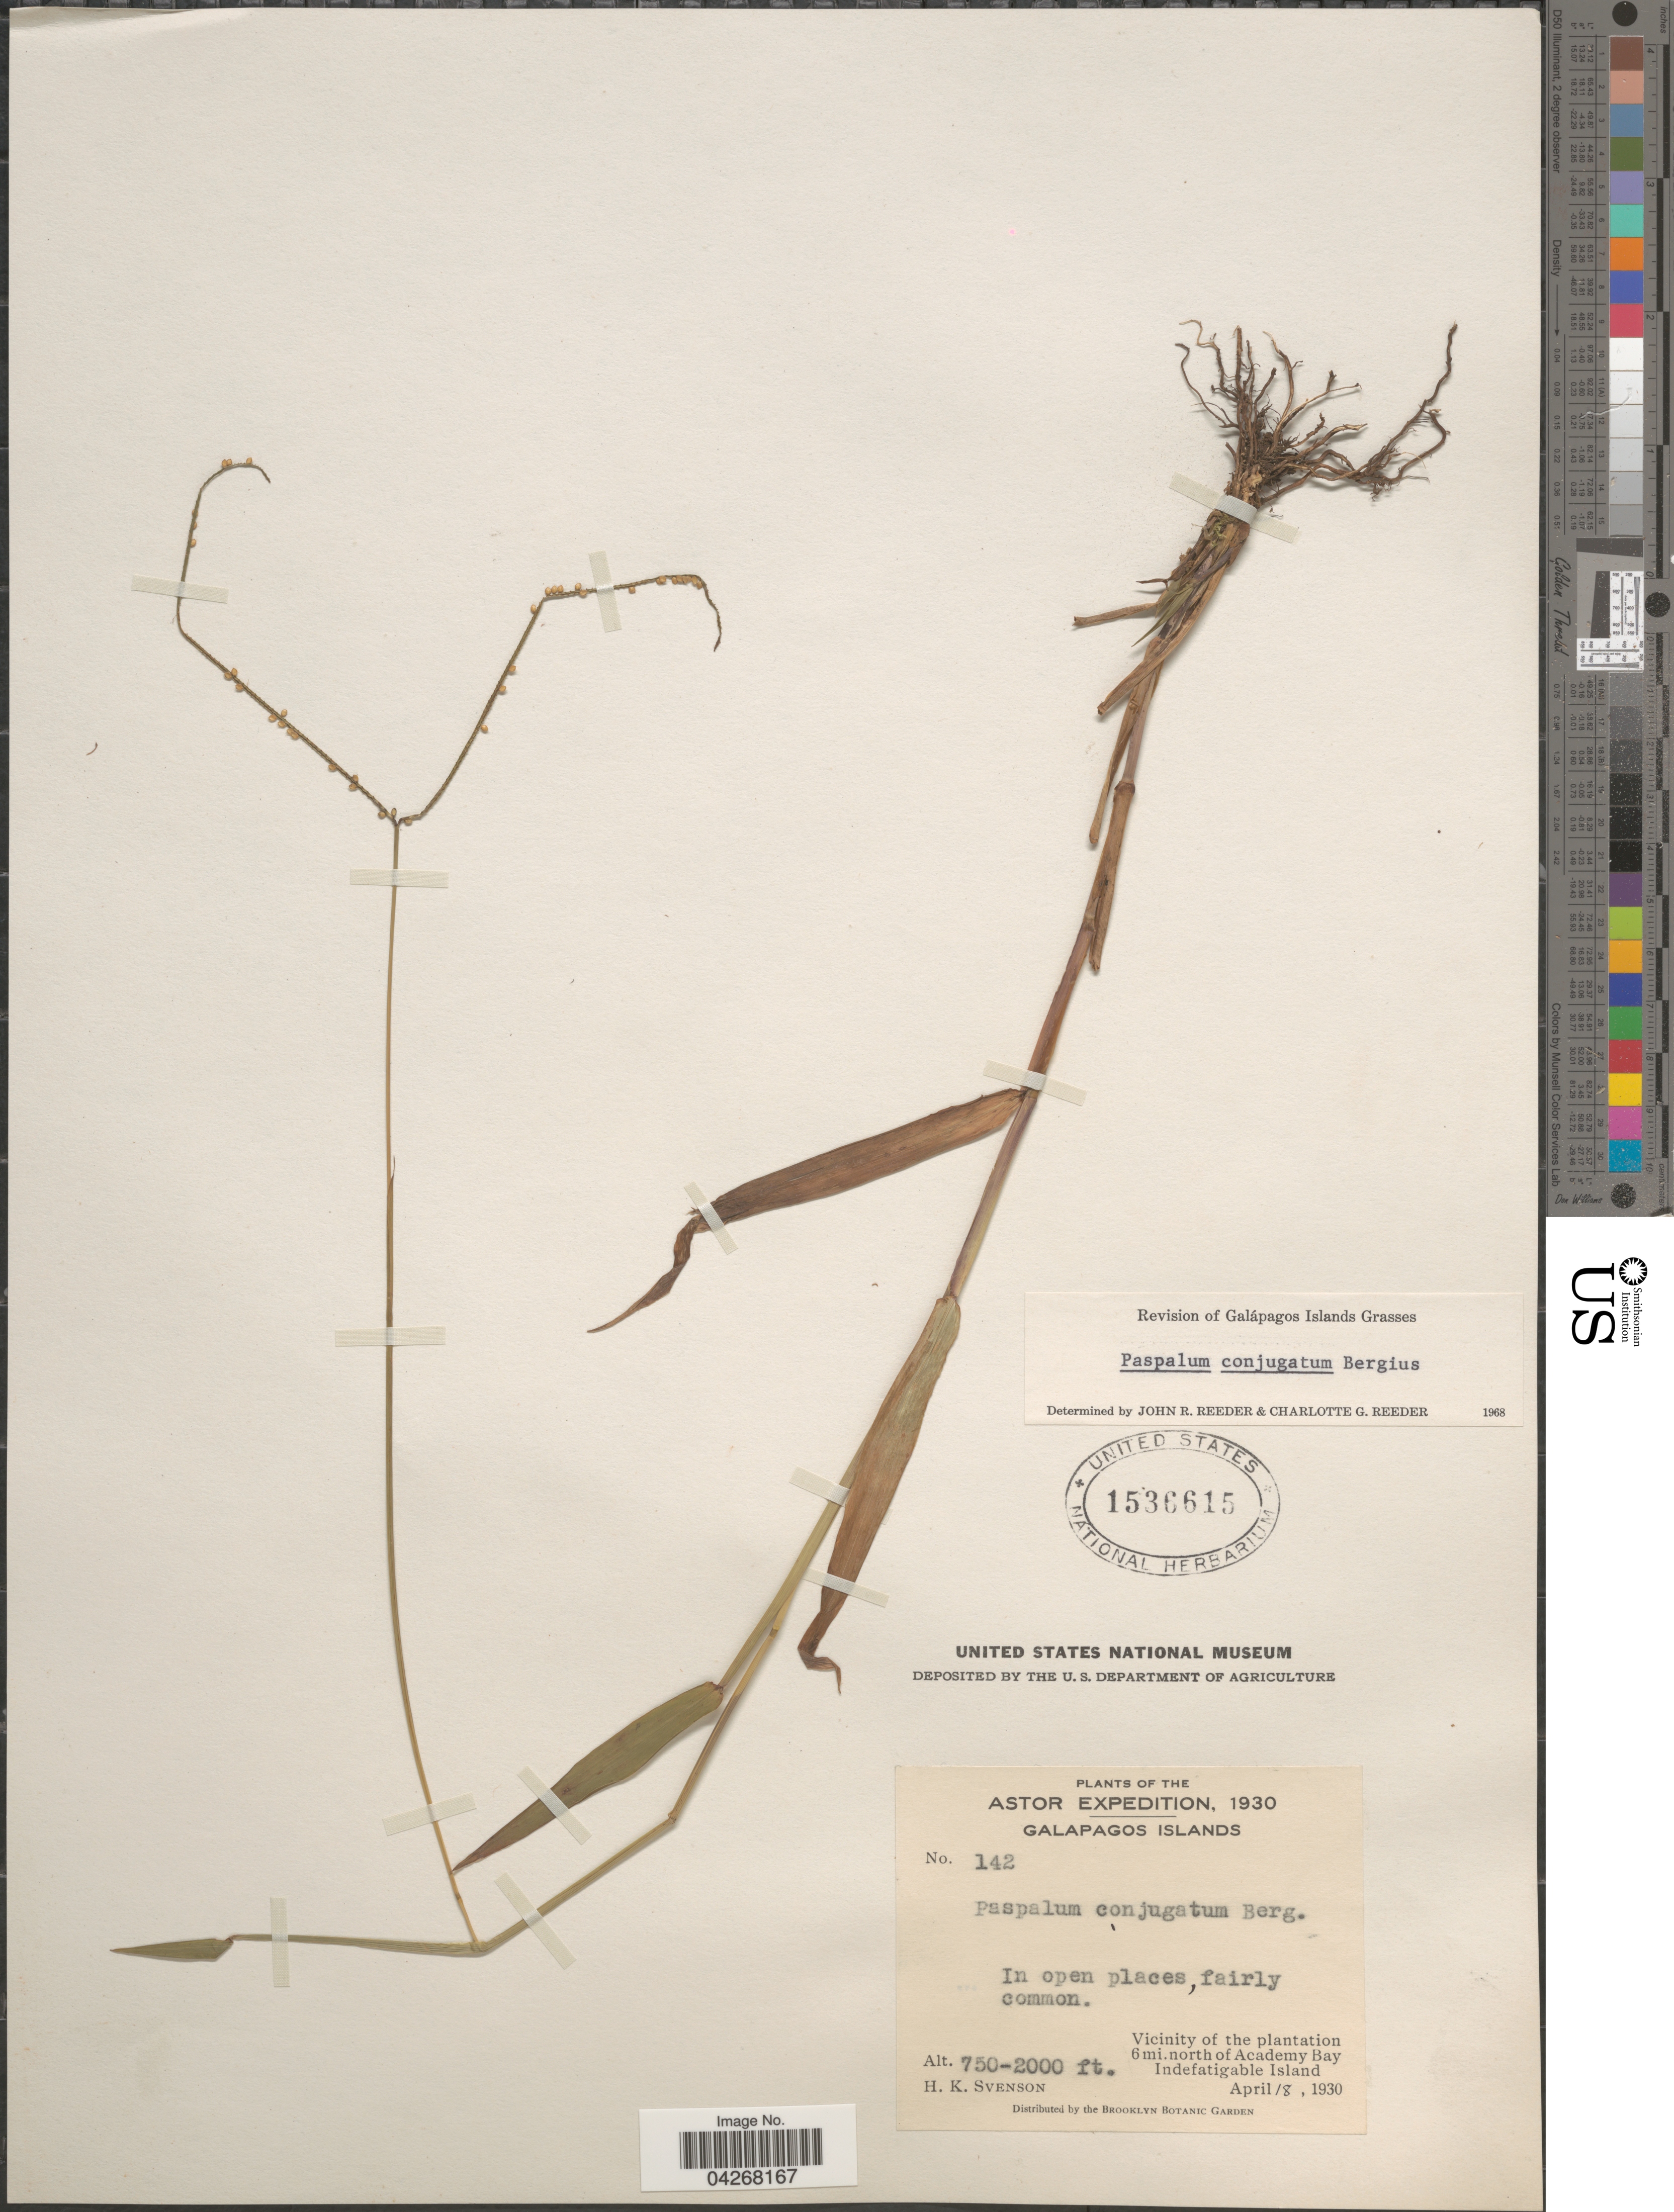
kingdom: Plantae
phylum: Tracheophyta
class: Liliopsida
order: Poales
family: Poaceae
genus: Paspalum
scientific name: Paspalum conjugatum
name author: P.J. Bergius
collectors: H. K. Svenson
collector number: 142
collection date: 1930-04-18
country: Ecuador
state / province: Colón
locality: The Astor Expedition, 1930. Galapagos Islands. Vicinity of the plantation 6 mi. north of Academy Bay. Indefatigable Island.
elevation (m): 229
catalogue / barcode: US 1536615